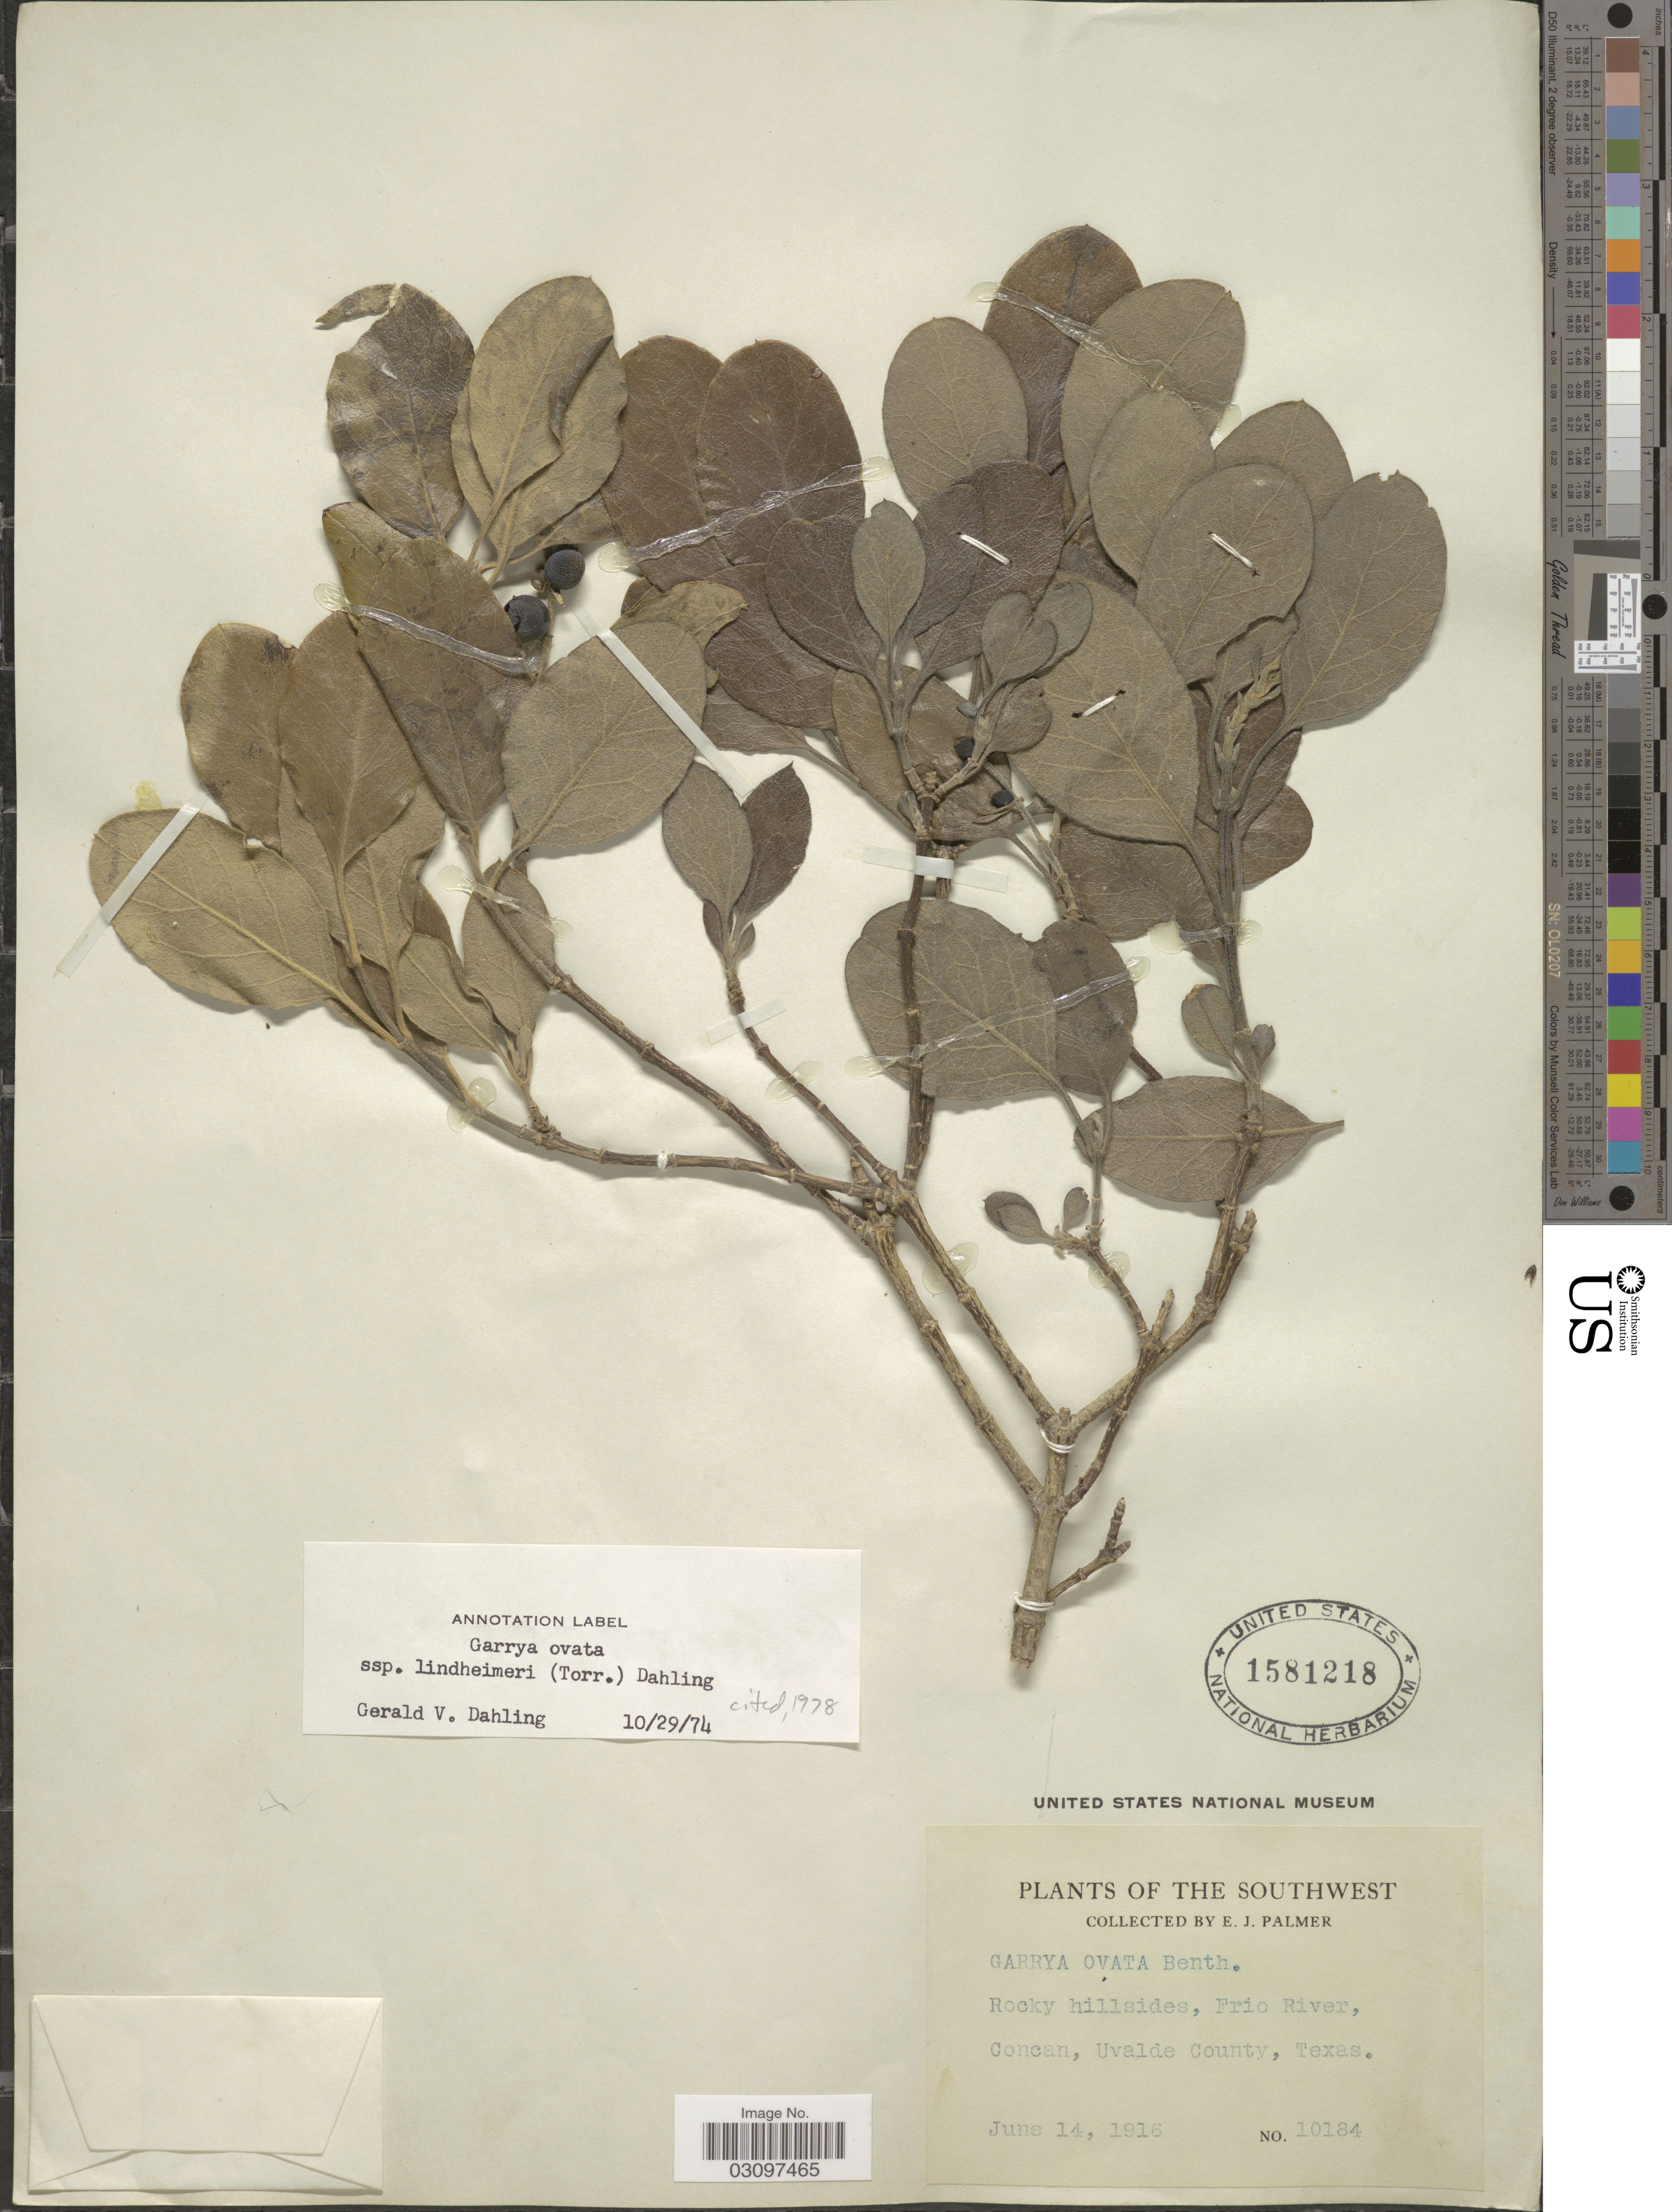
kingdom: Plantae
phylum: Tracheophyta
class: Magnoliopsida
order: Garryales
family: Garryaceae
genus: Garrya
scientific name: Garrya ovata subsp. lindheimeri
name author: (Torr.) Dahling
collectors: E. J. Palmer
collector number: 10184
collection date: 1916-06-14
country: United States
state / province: Texas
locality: The Southwest. Rocky hillsides, Frio River, Concan, Uvalde County.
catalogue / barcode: US 1581218